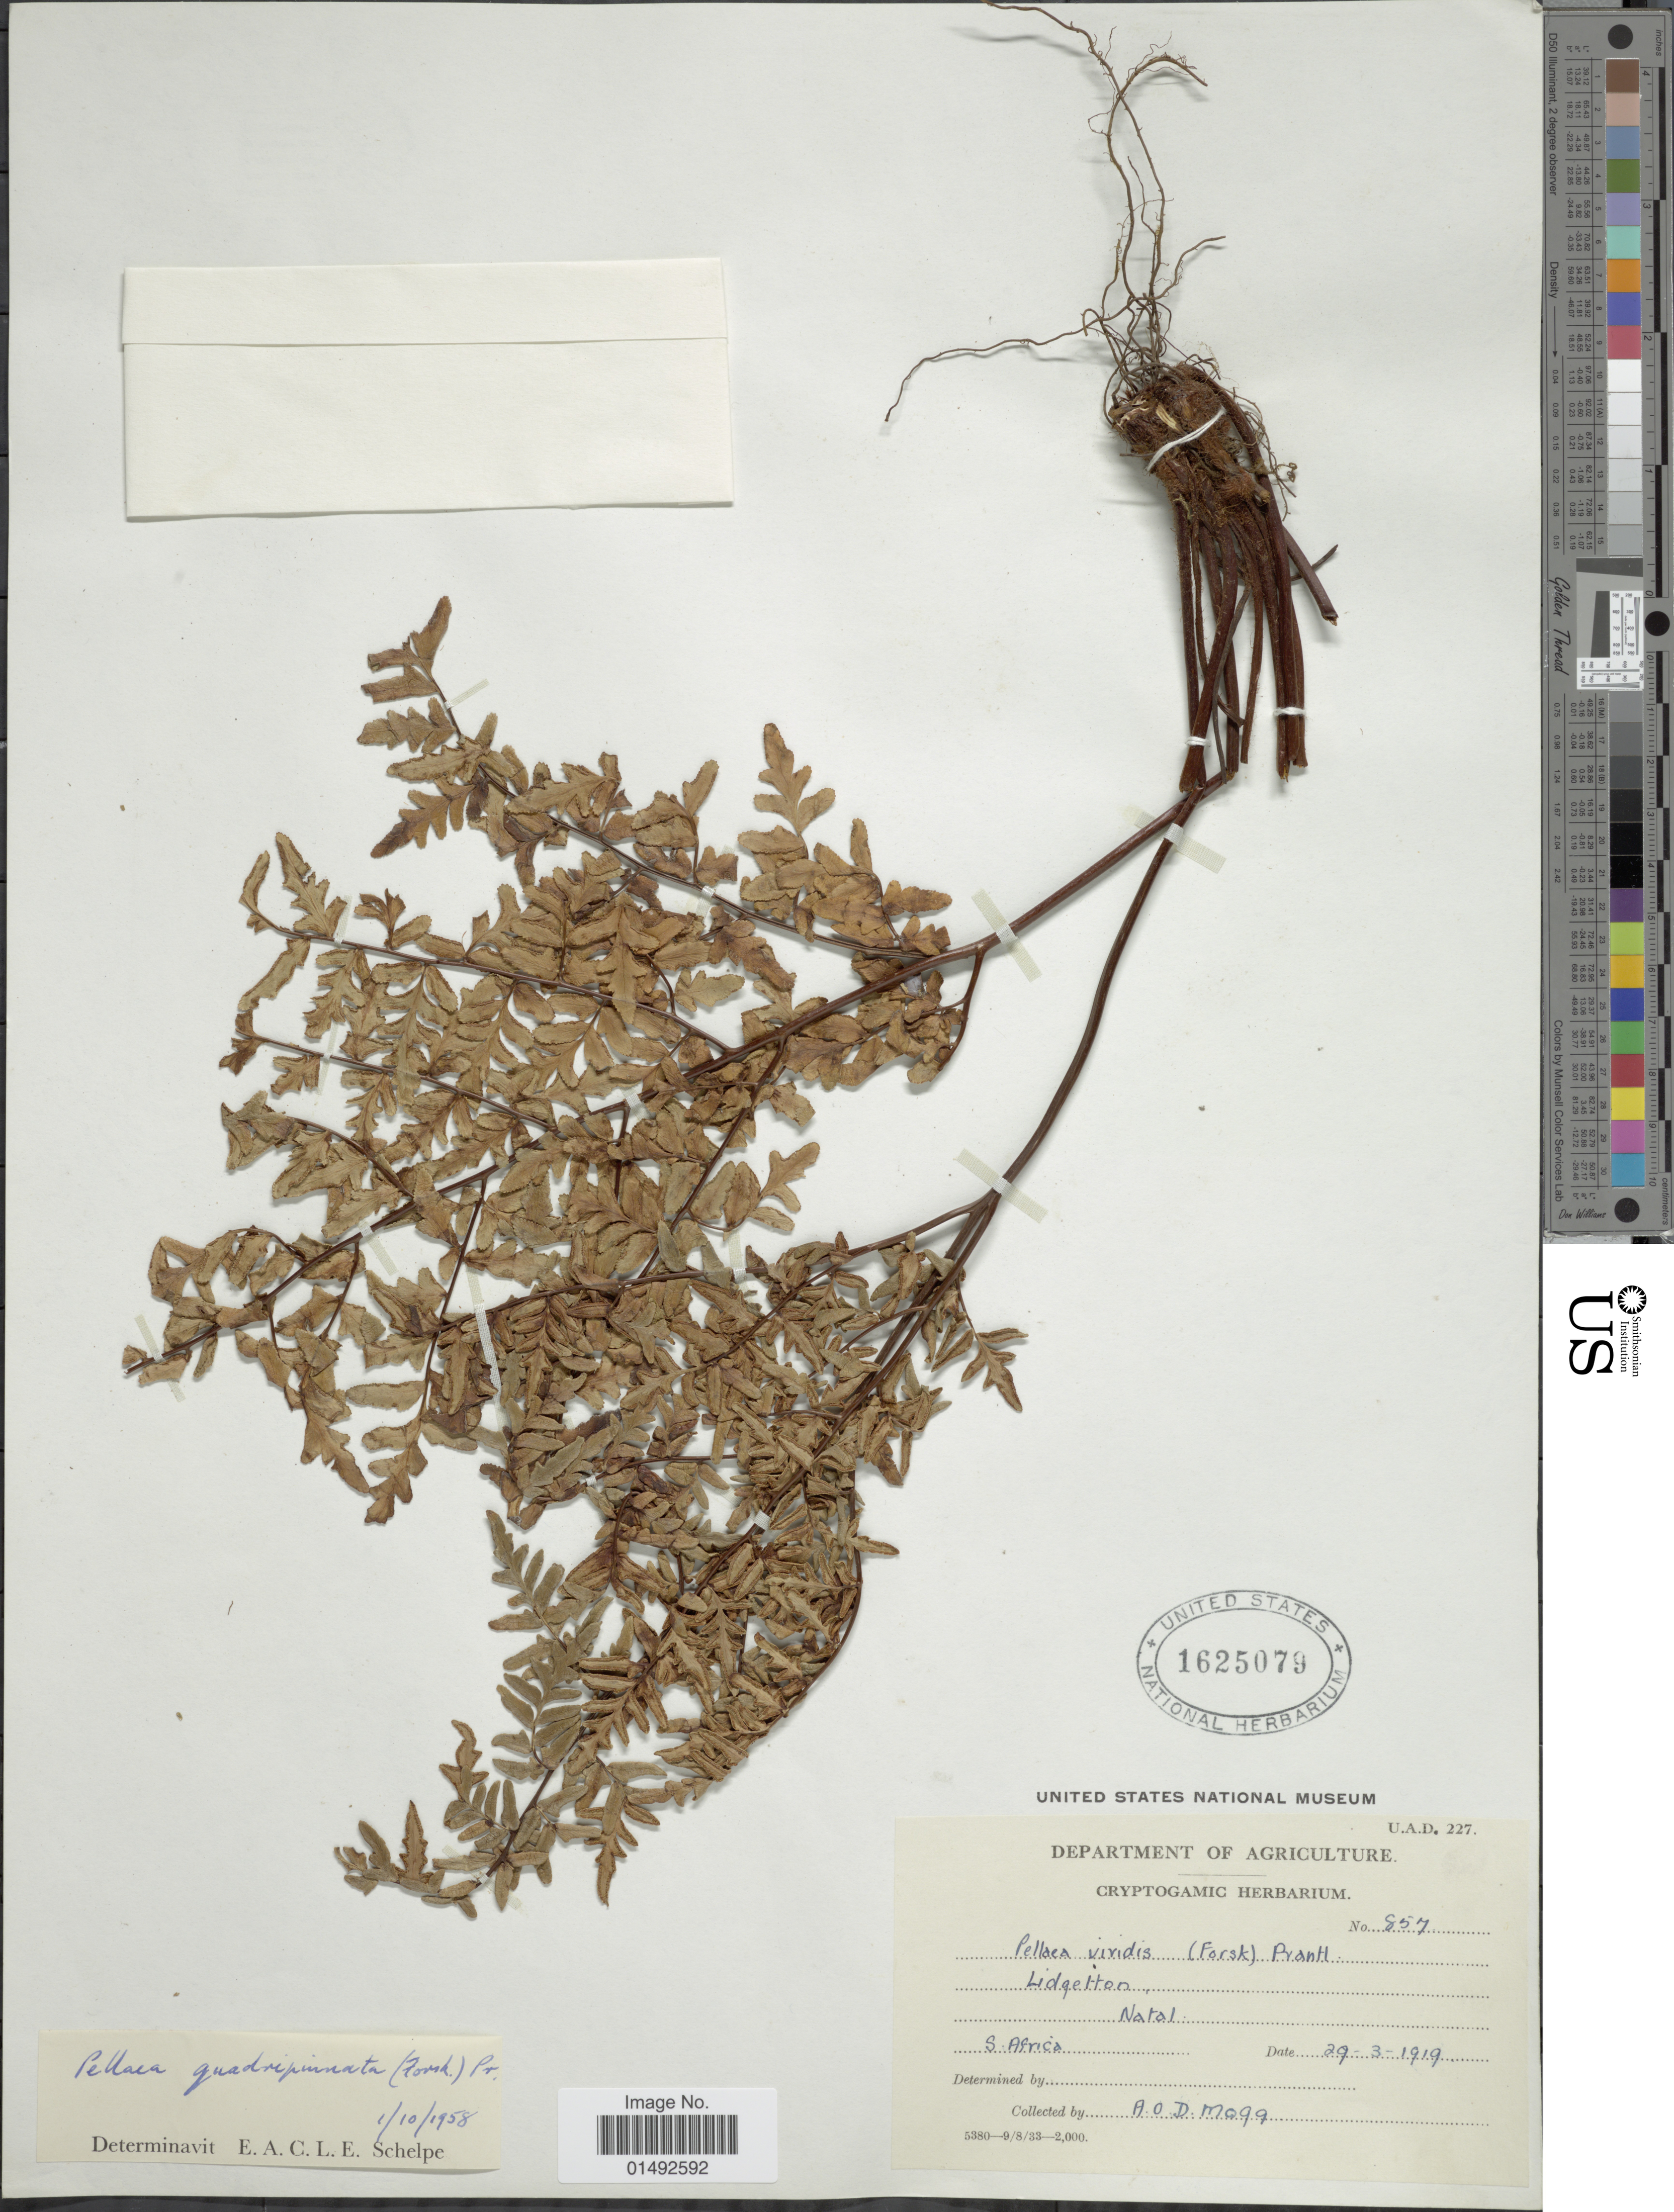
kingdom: Plantae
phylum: Tracheophyta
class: Polypodiopsida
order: Polypodiales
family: Pteridaceae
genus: Pellaea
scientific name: Pellaea quadripinnata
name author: (Forssk.) Prantl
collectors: A. O. Mogg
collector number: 857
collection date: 1919-03-29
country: South Africa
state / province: KwaZulu-Natal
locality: Lidgetton, Natal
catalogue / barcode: US 1625079